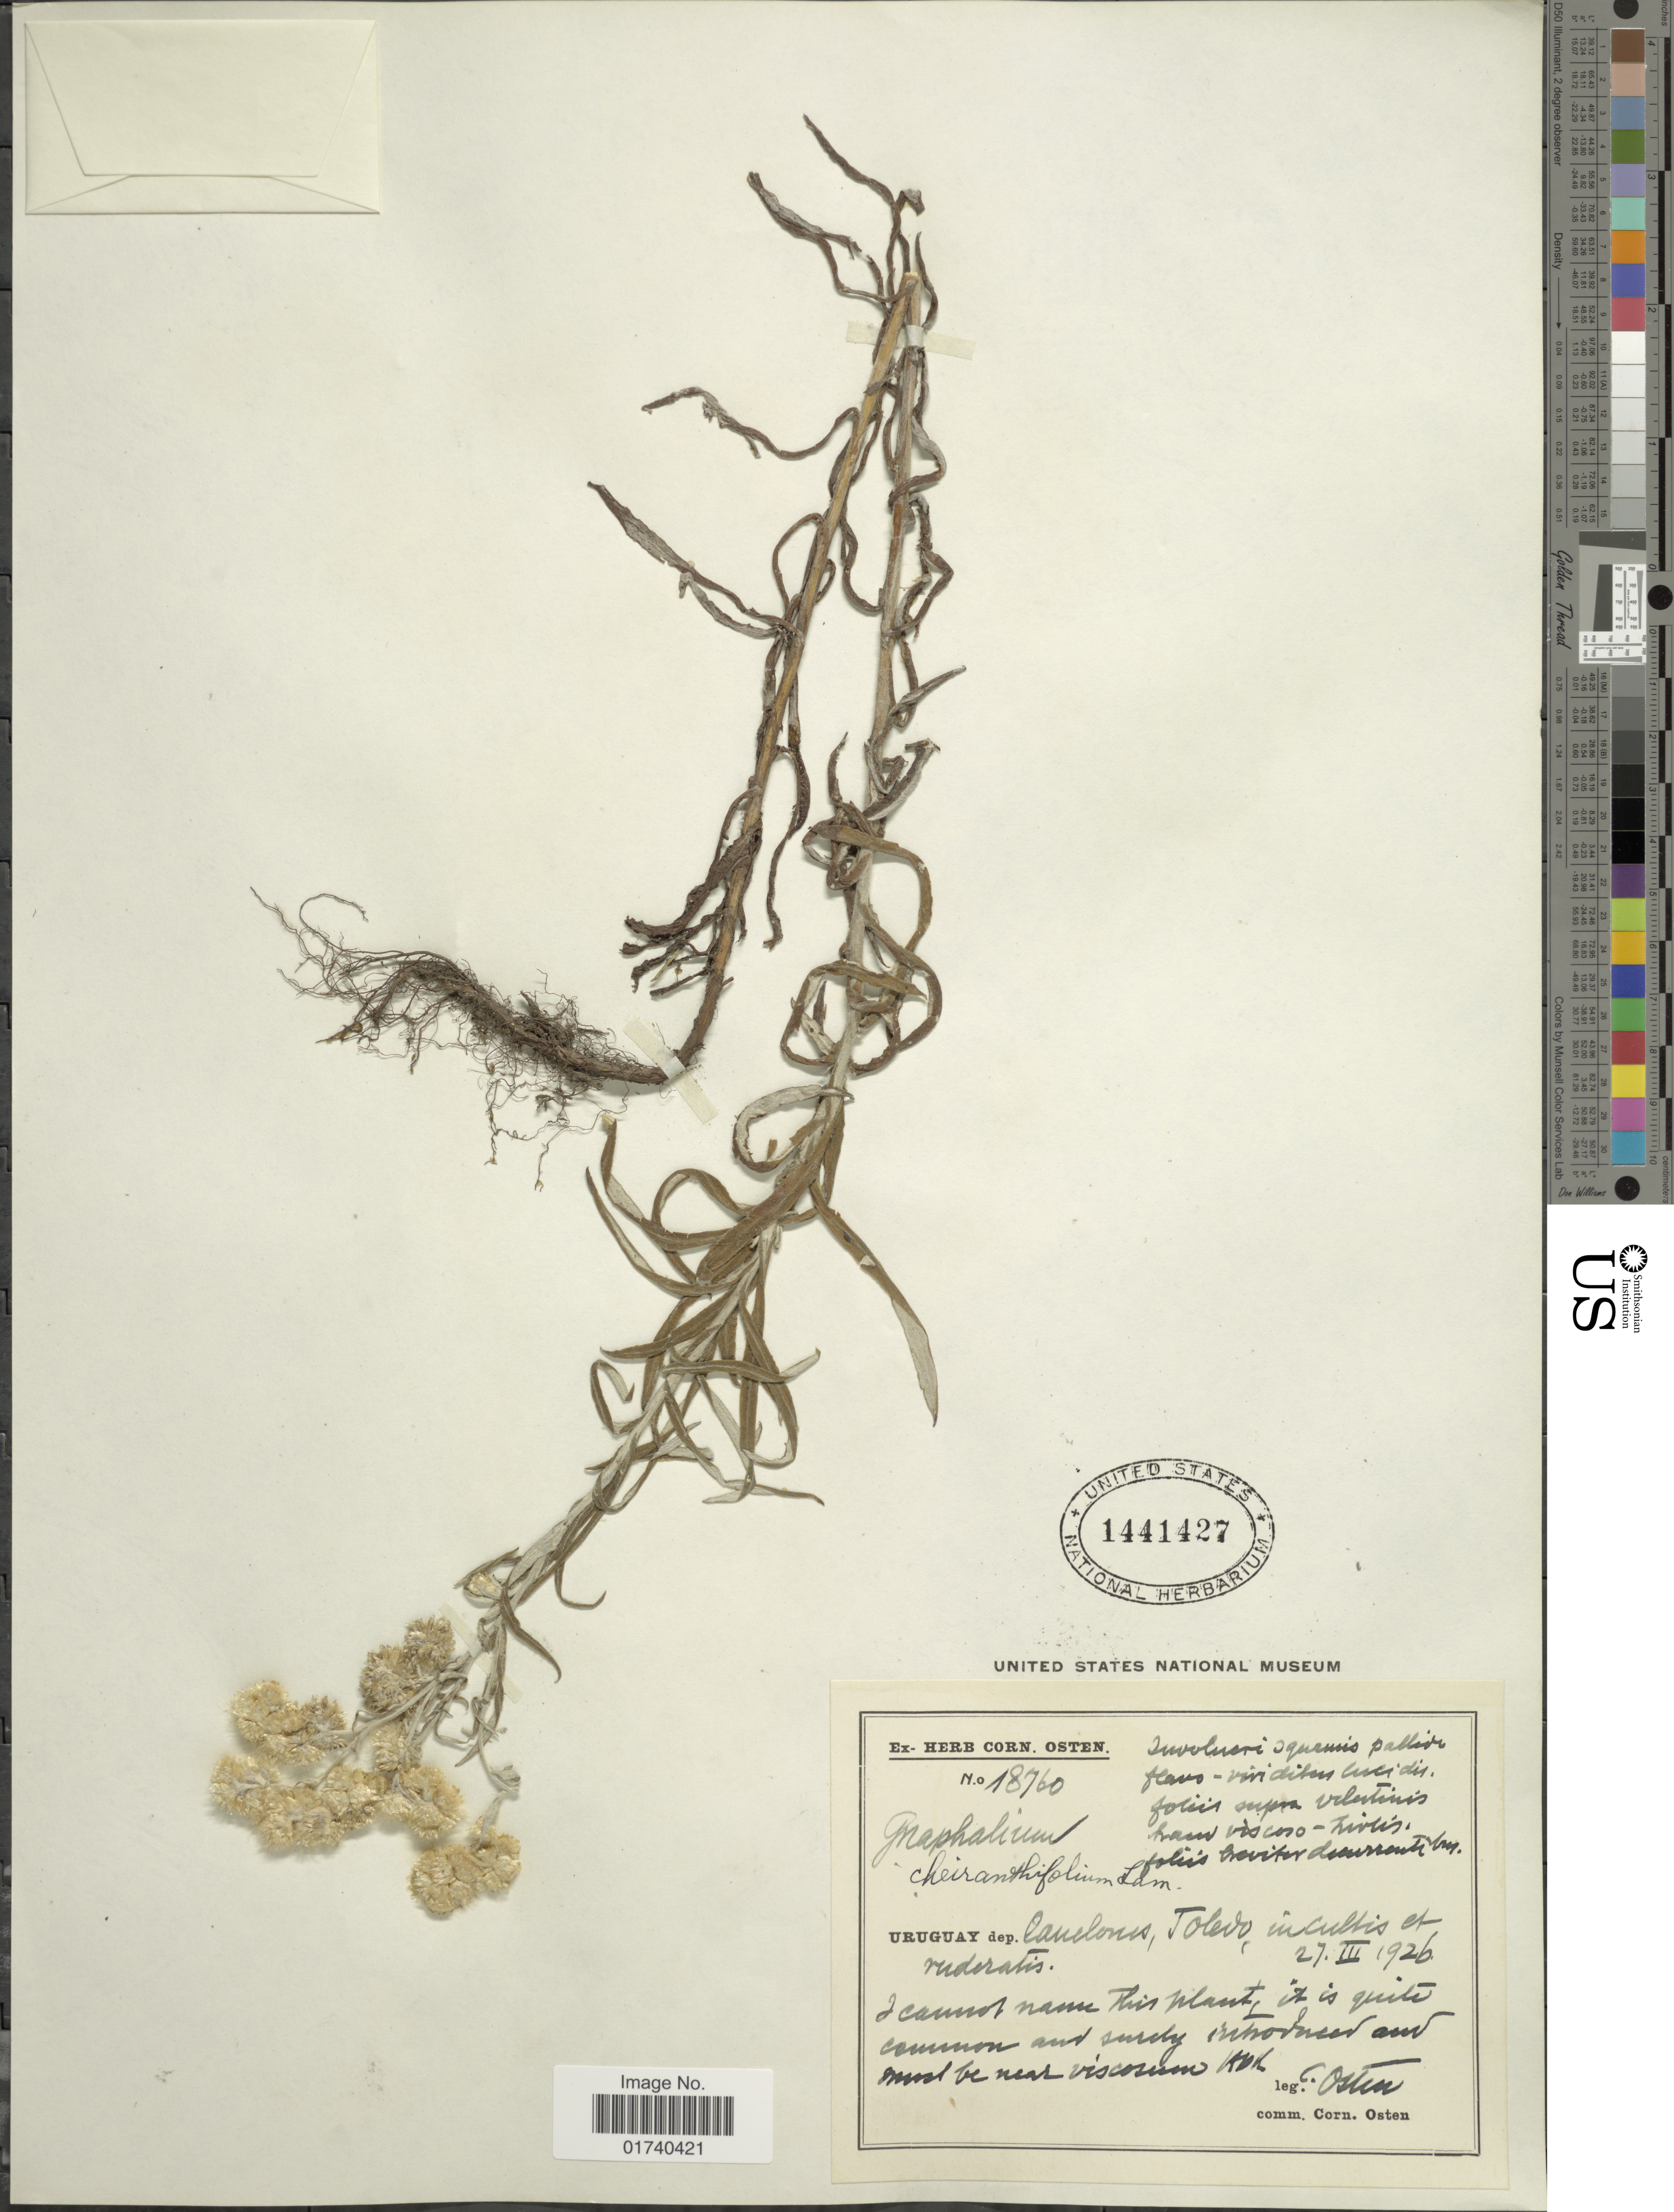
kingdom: Plantae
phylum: Tracheophyta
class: Magnoliopsida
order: Asterales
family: Asteraceae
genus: Pseudognaphalium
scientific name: Pseudognaphalium cheiranthifolium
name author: (Lam.) Hilliard & B.L. Burtt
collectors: C. Osten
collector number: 18760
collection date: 1926-03-27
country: Uruguay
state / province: Canelones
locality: Dep Canelones, Toledo, incultis et Ruderatis.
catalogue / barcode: US 1441427